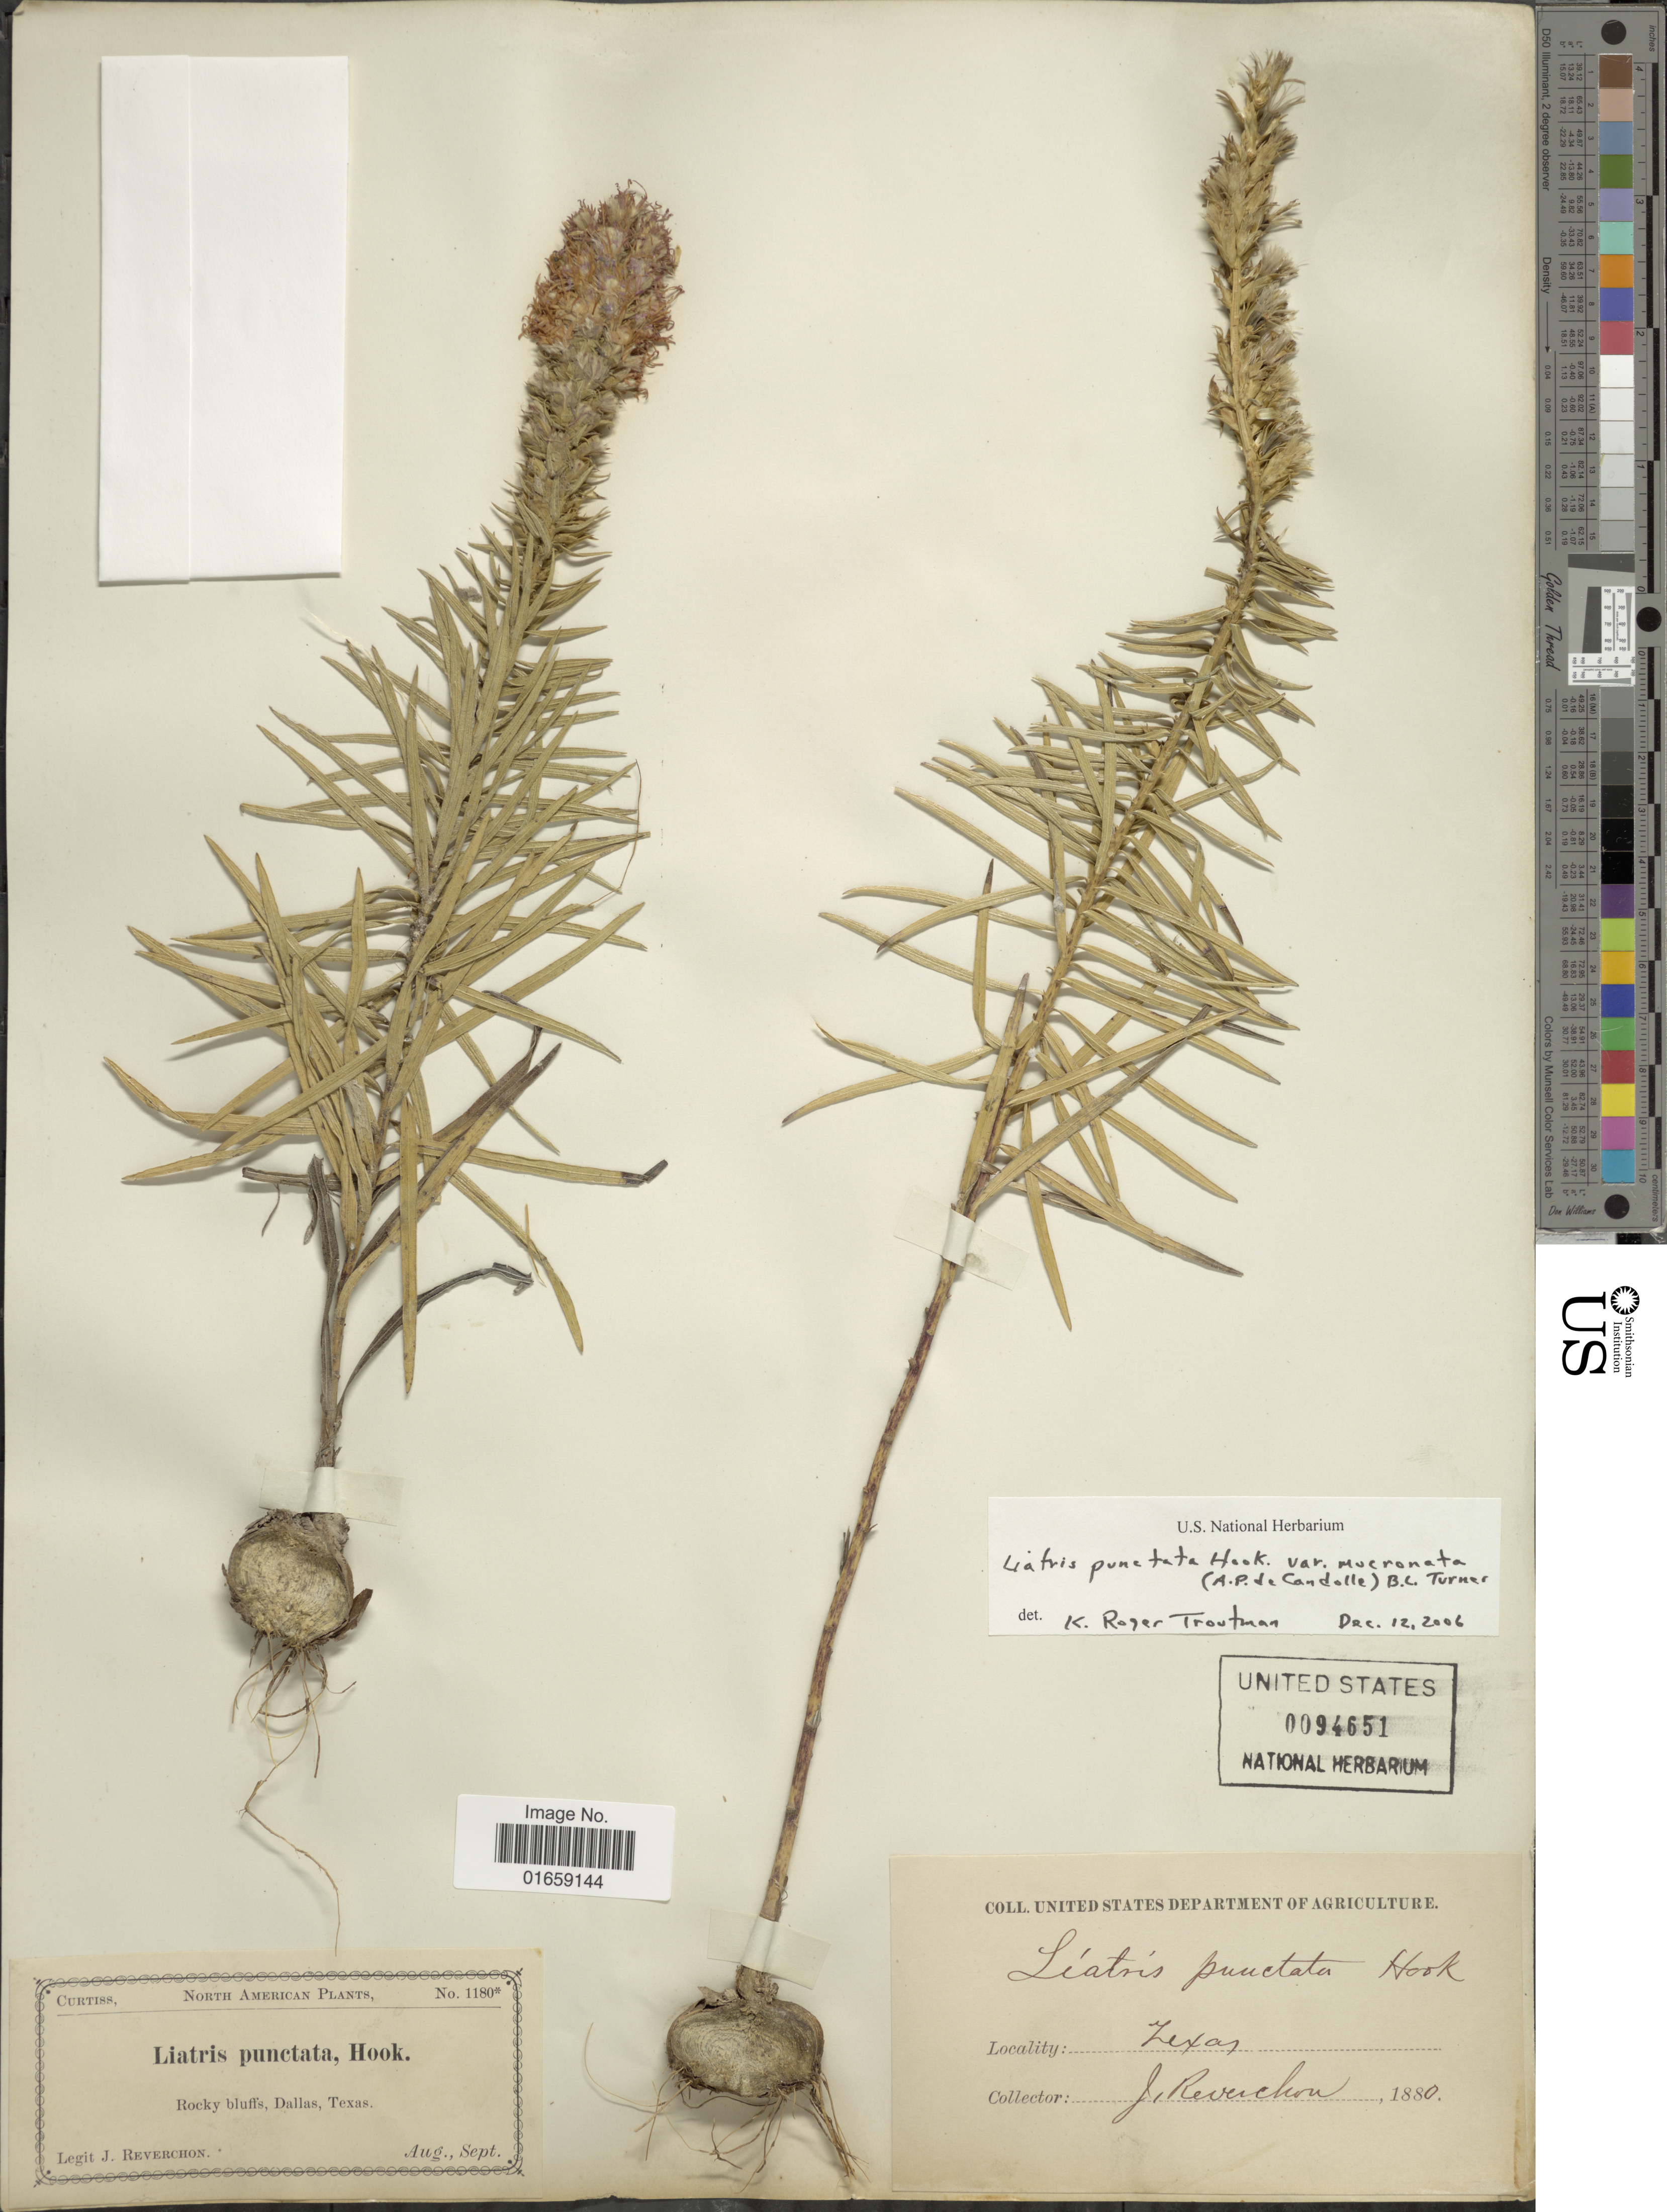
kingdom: Plantae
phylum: Tracheophyta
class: Magnoliopsida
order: Asterales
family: Asteraceae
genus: Liatris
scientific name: Liatris punctata var. mucronata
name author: (DC.) B.L. Turner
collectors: J. Reverchon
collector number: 1180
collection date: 1880-08/1880-09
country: United States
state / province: Texas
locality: Rocky bluffs, Dallas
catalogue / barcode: US 94651